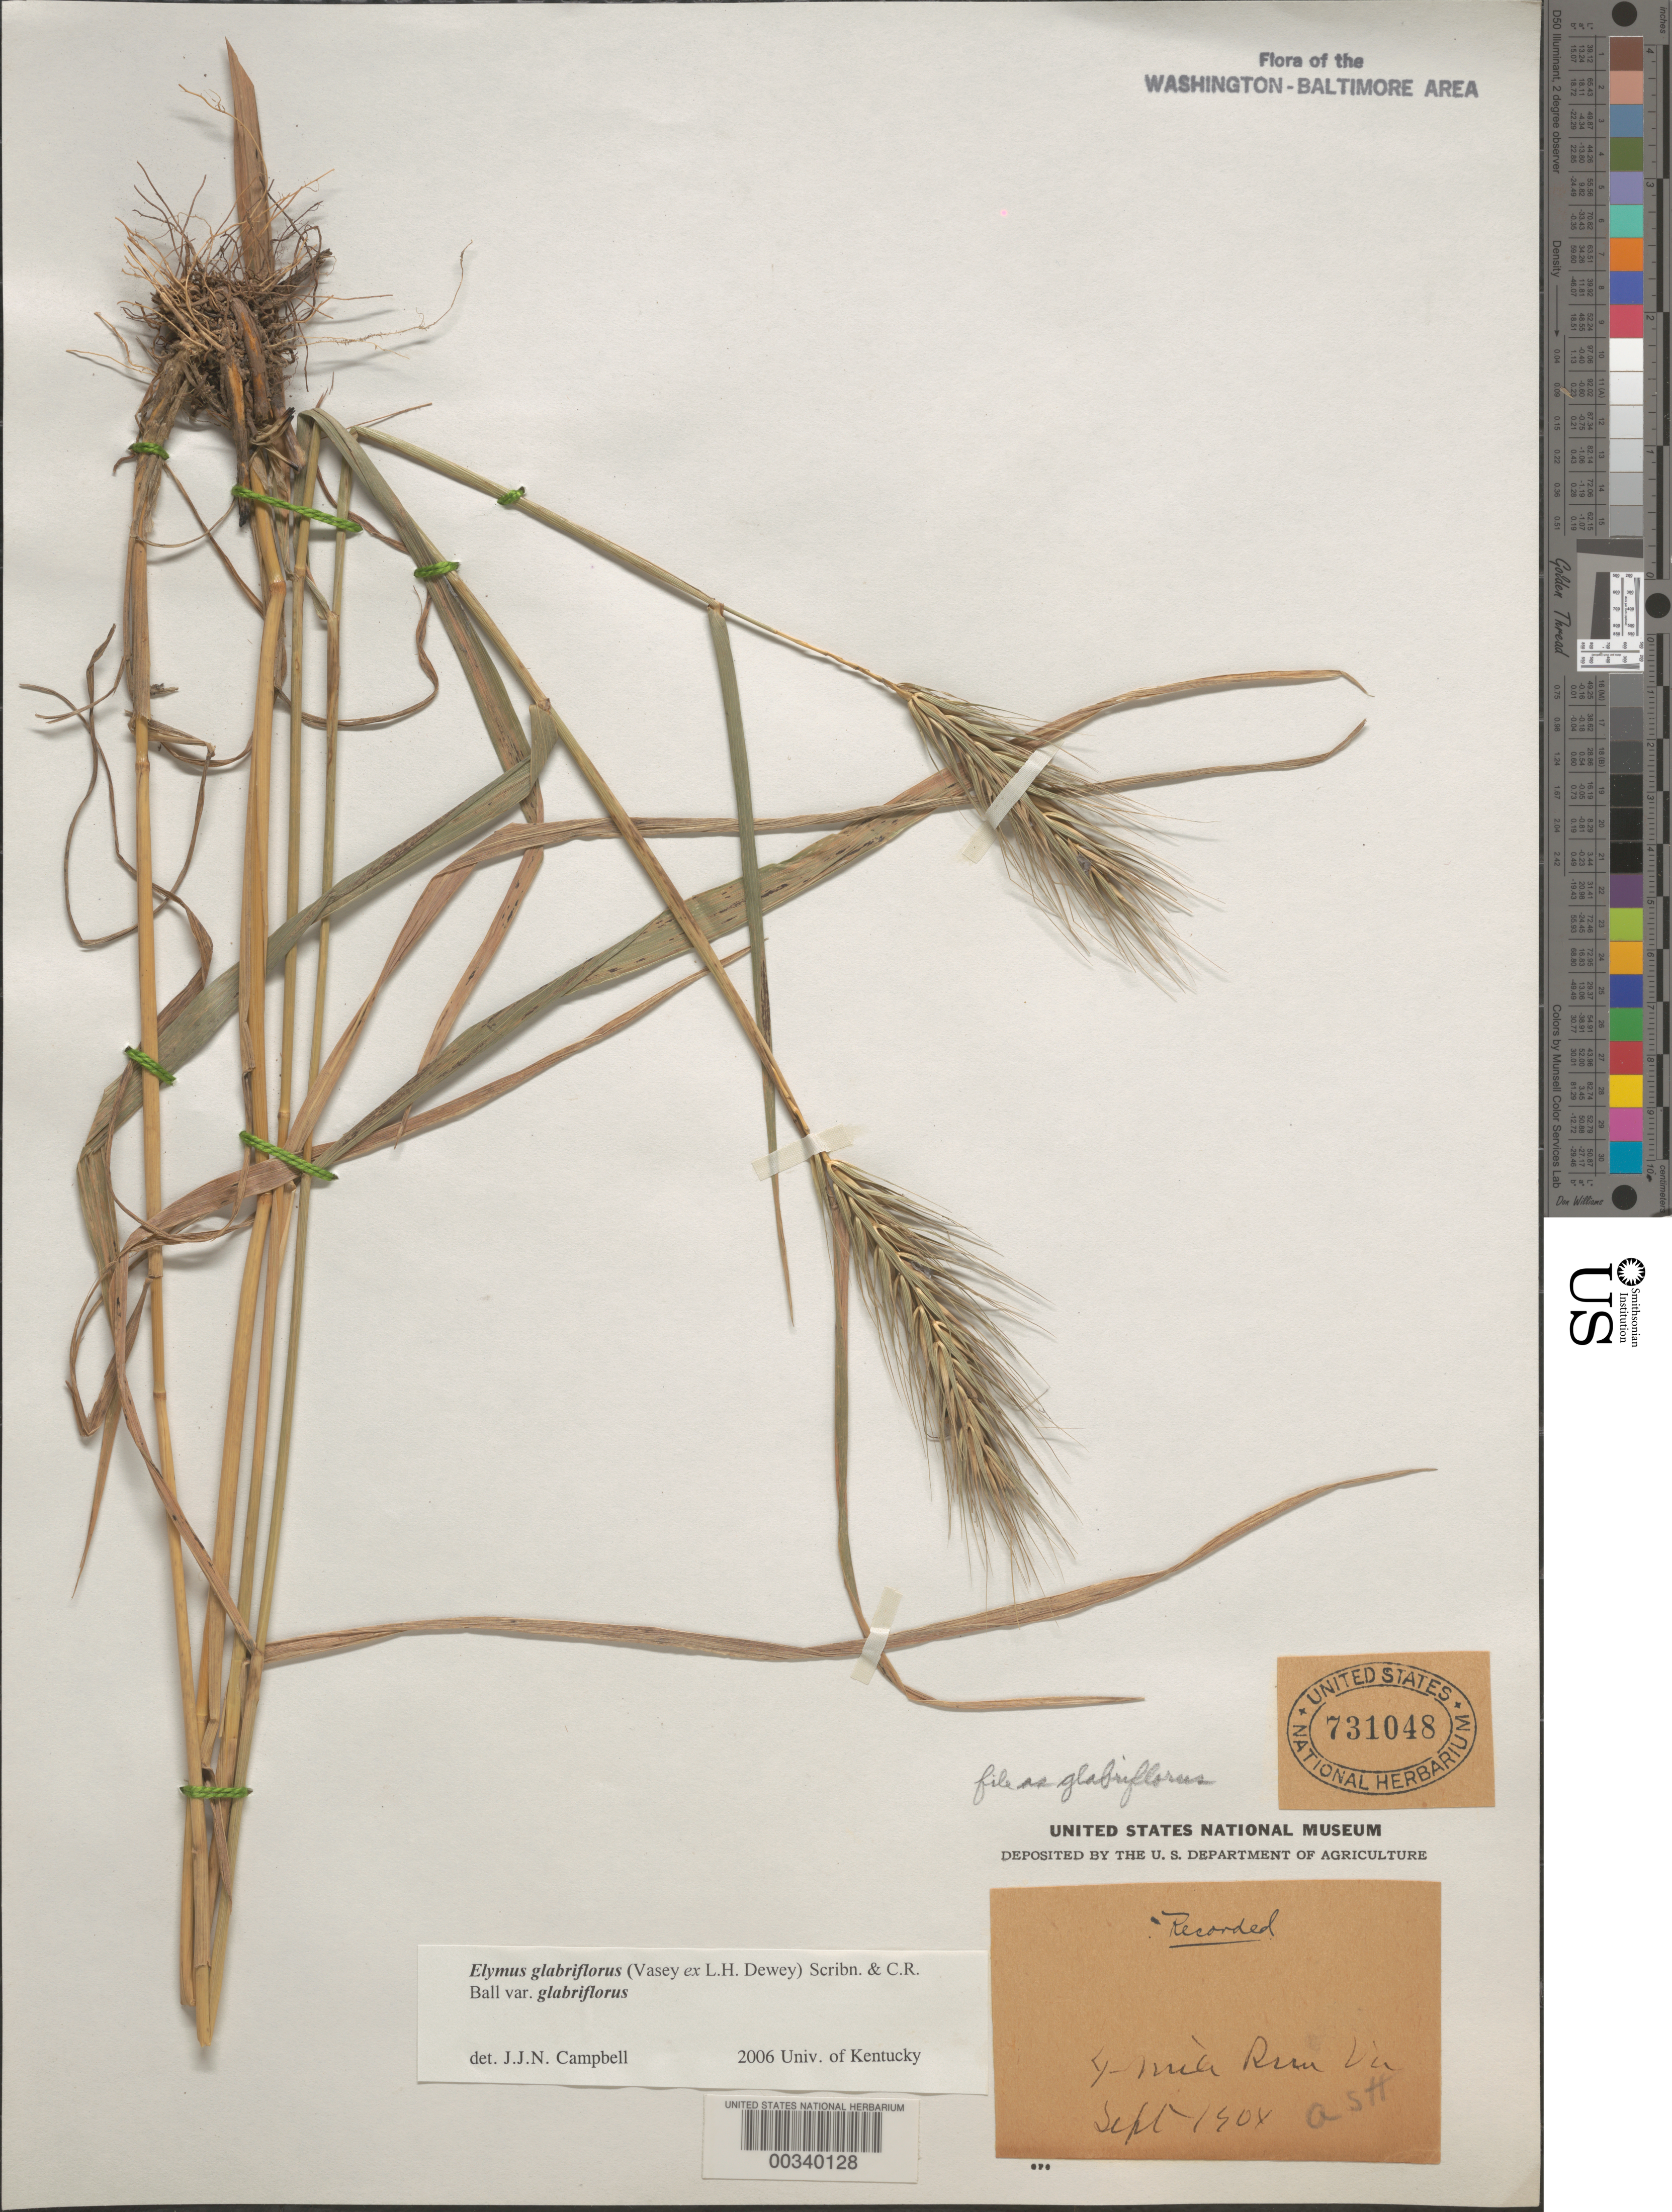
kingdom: Plantae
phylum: Tracheophyta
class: Liliopsida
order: Poales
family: Poaceae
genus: Elymus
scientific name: Elymus glabriflorus var. glabriflorus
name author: (Vasey ex L.H. Dewey) Scribn. & C.R. Ball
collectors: A. S. Hitchcock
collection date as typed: Sep 1904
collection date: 1904-09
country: United States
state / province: Virginia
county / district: Arlington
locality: Four Mile Run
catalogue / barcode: US 731048